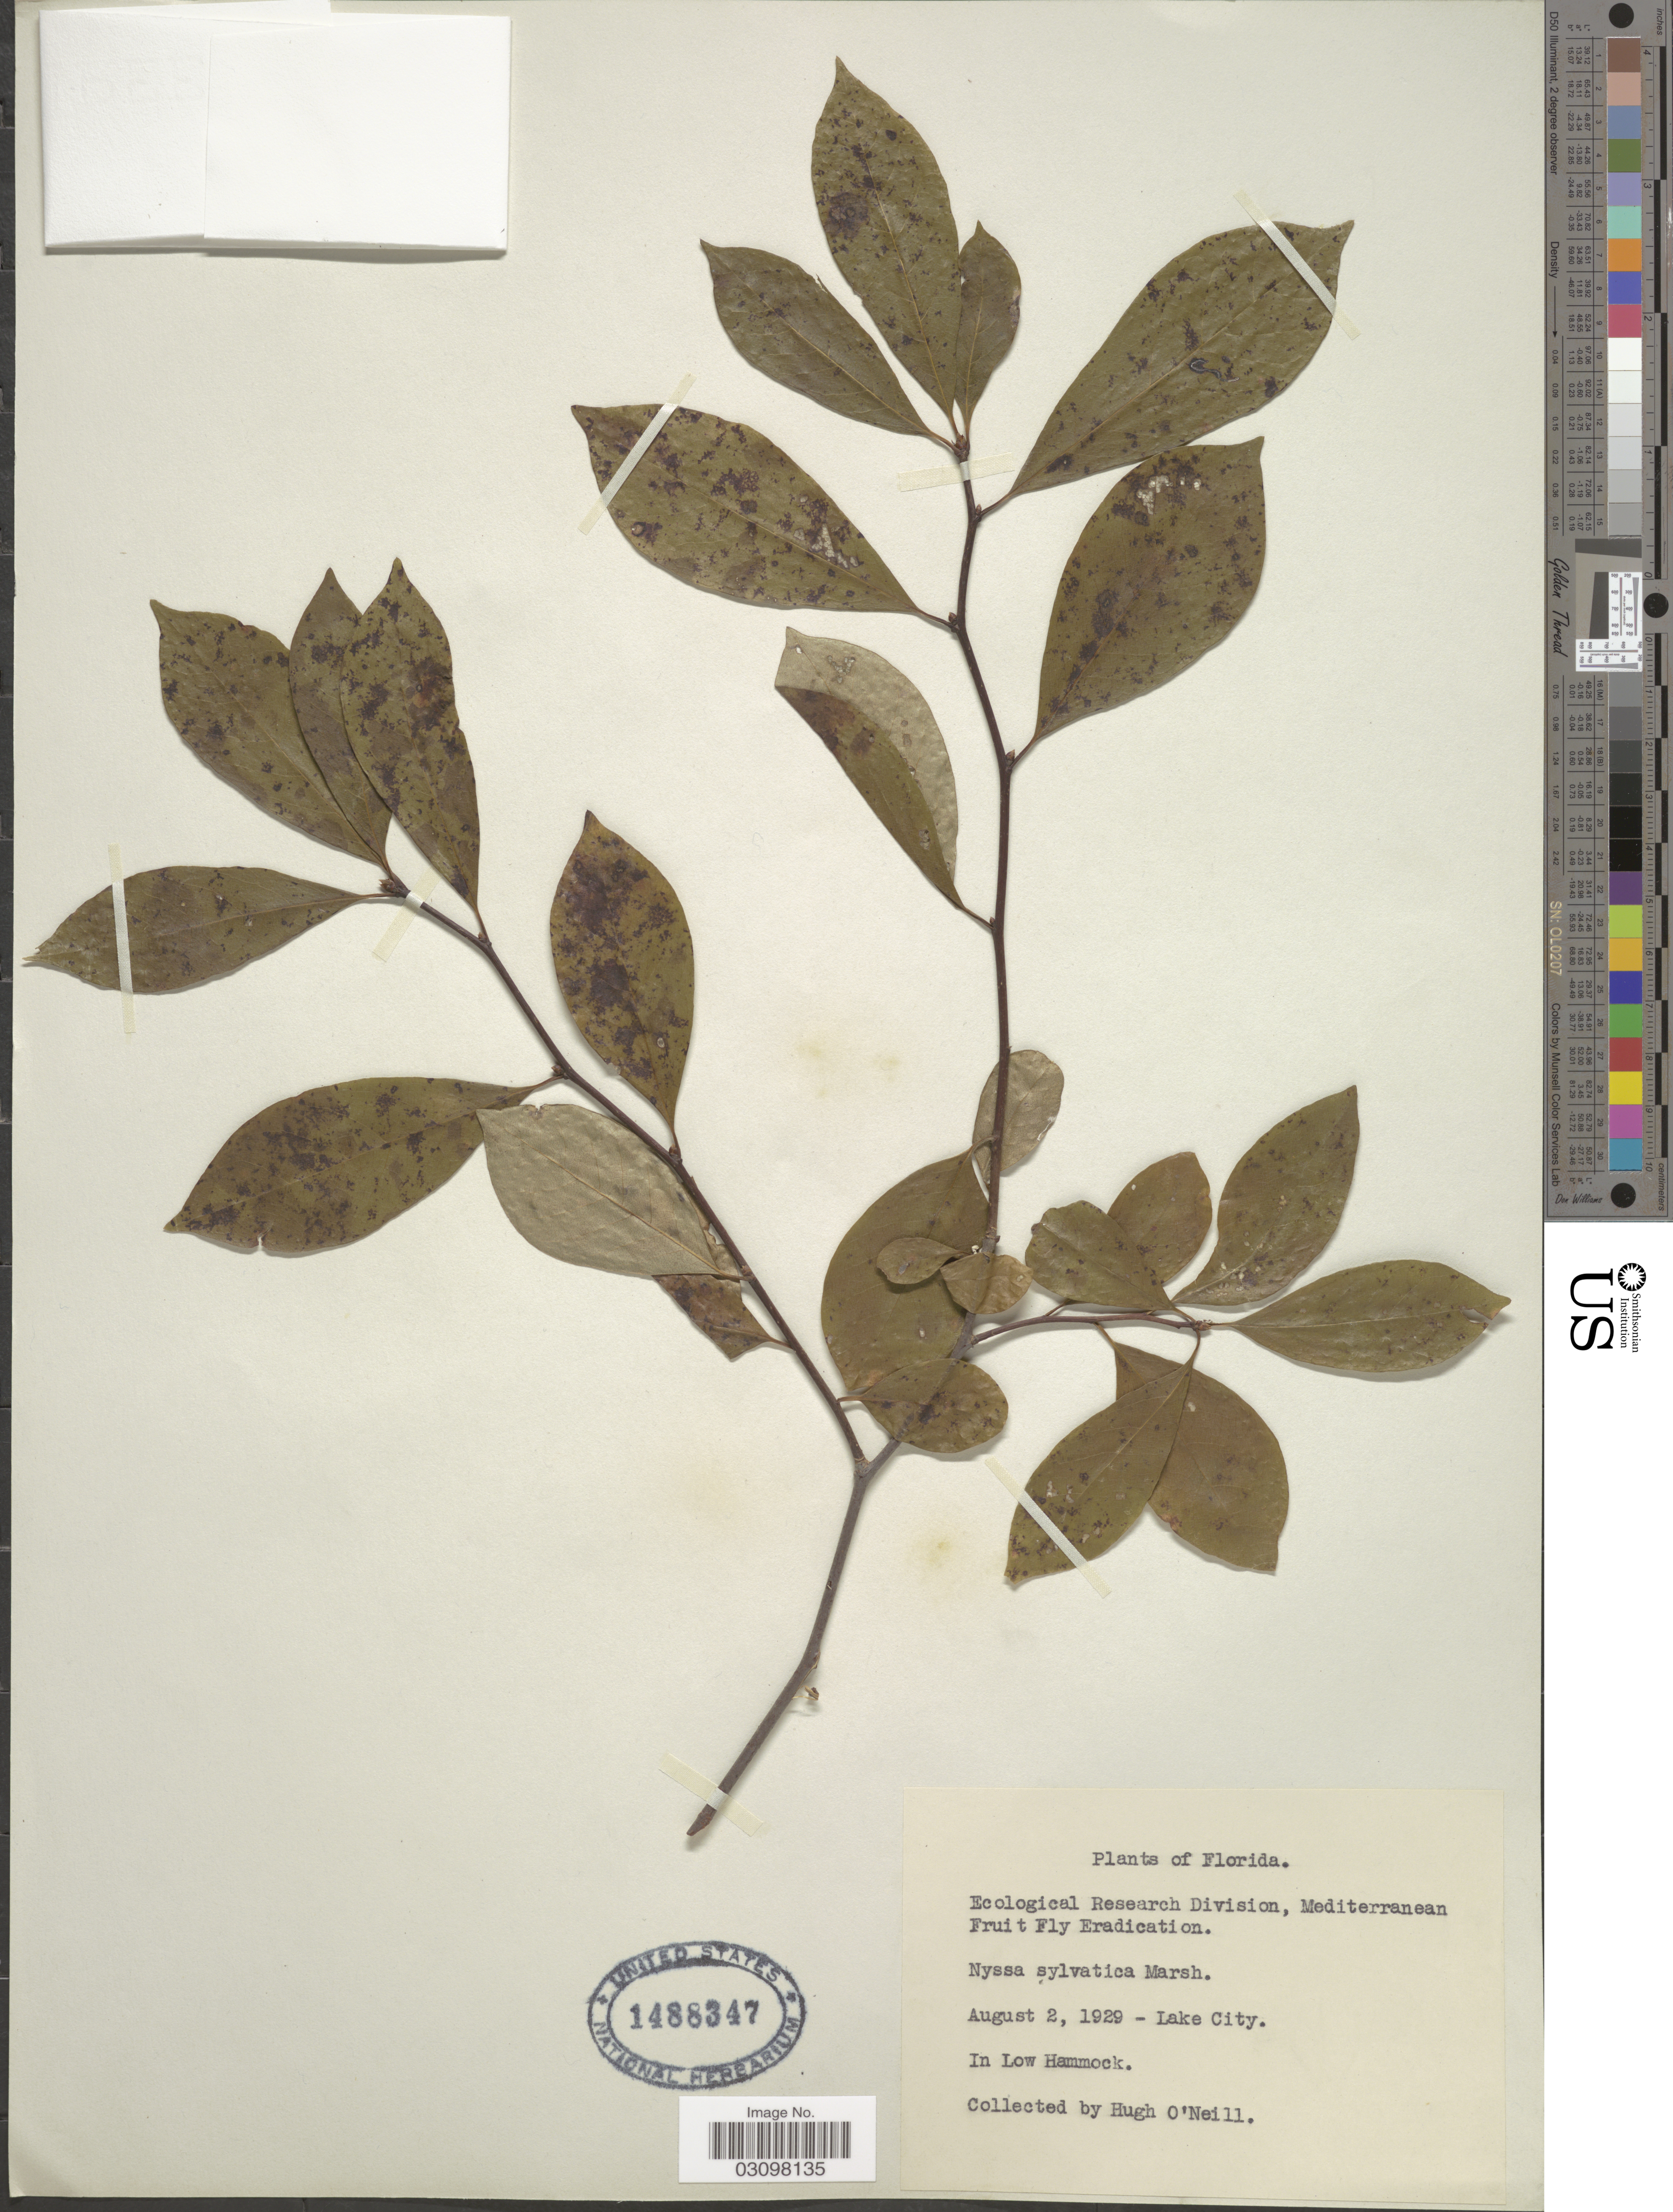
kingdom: Plantae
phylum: Tracheophyta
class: Magnoliopsida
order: Cornales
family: Nyssaceae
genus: Nyssa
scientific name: Nyssa sylvatica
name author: Marshall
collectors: H. O'Neill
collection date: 1929-08-02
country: United States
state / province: Florida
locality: Lake City. In Low Hammock.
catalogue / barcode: US 1488347